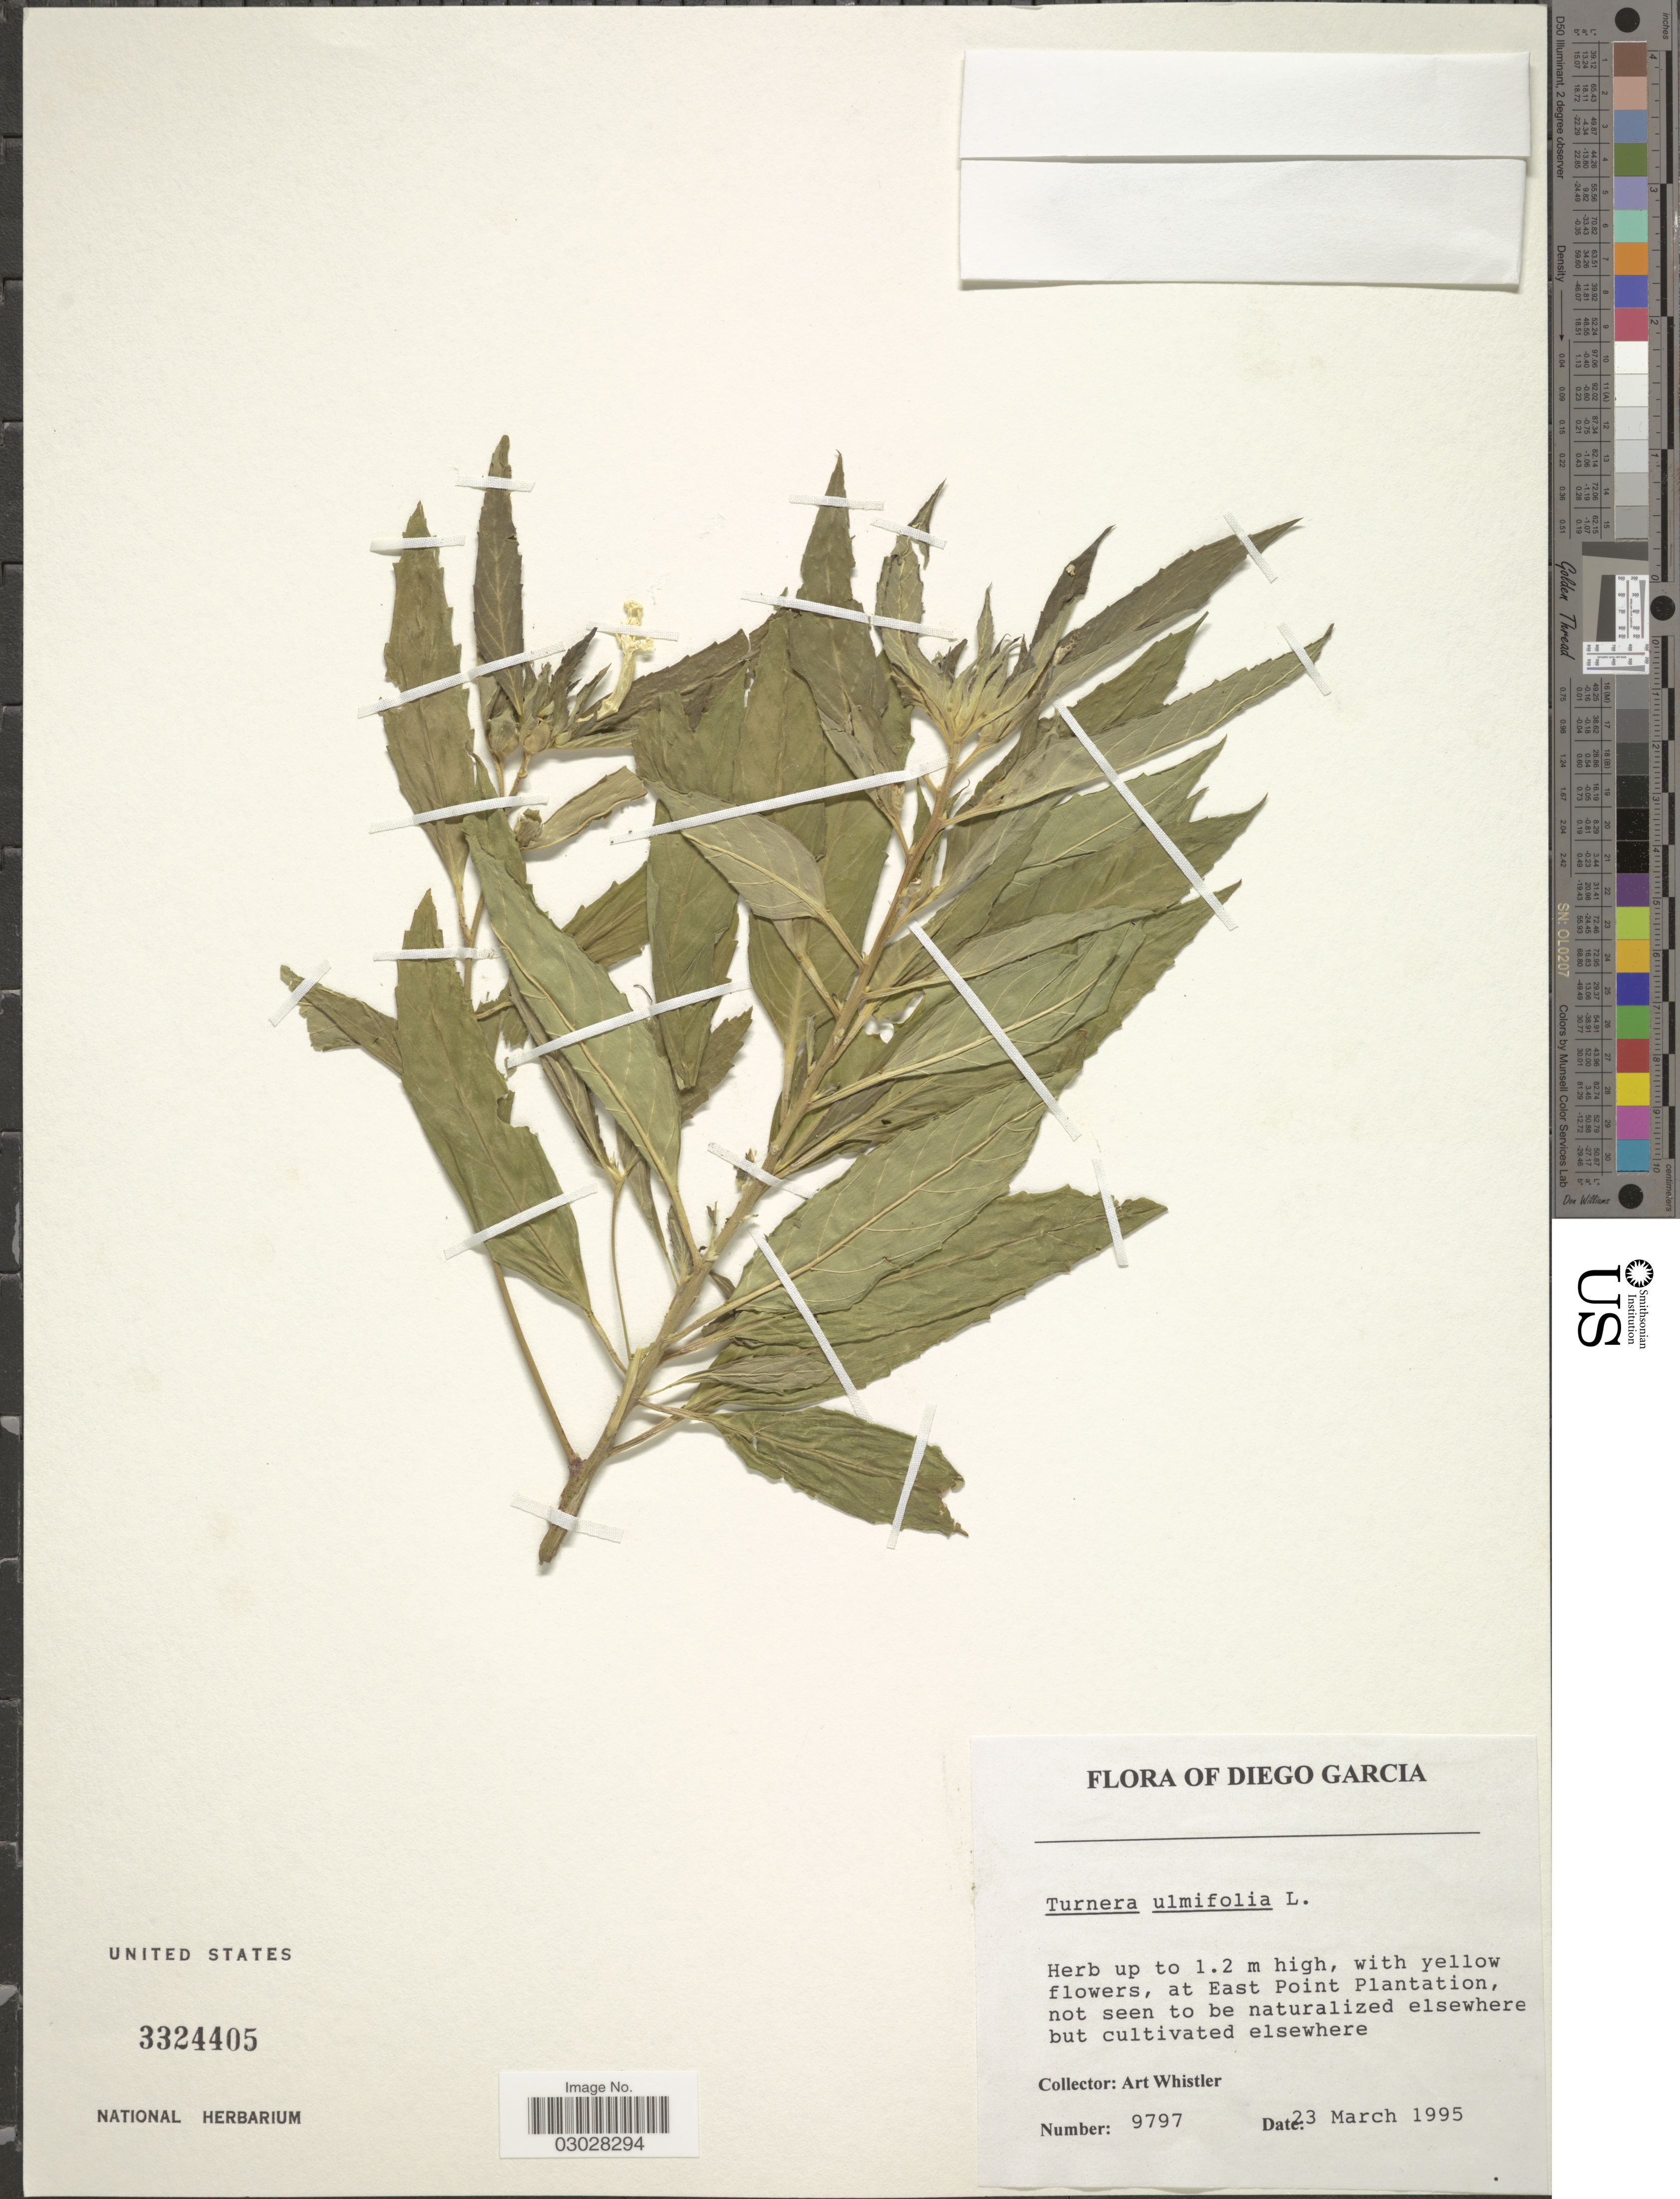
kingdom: Plantae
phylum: Tracheophyta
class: Magnoliopsida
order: Malpighiales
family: Turneraceae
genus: Turnera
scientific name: Turnera ulmifolia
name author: L.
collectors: A. Whistler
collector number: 9797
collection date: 1995-03-23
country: British Indian Ocean Territory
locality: Diego Garcia. At East Point Plantation.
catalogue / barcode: US 3324405